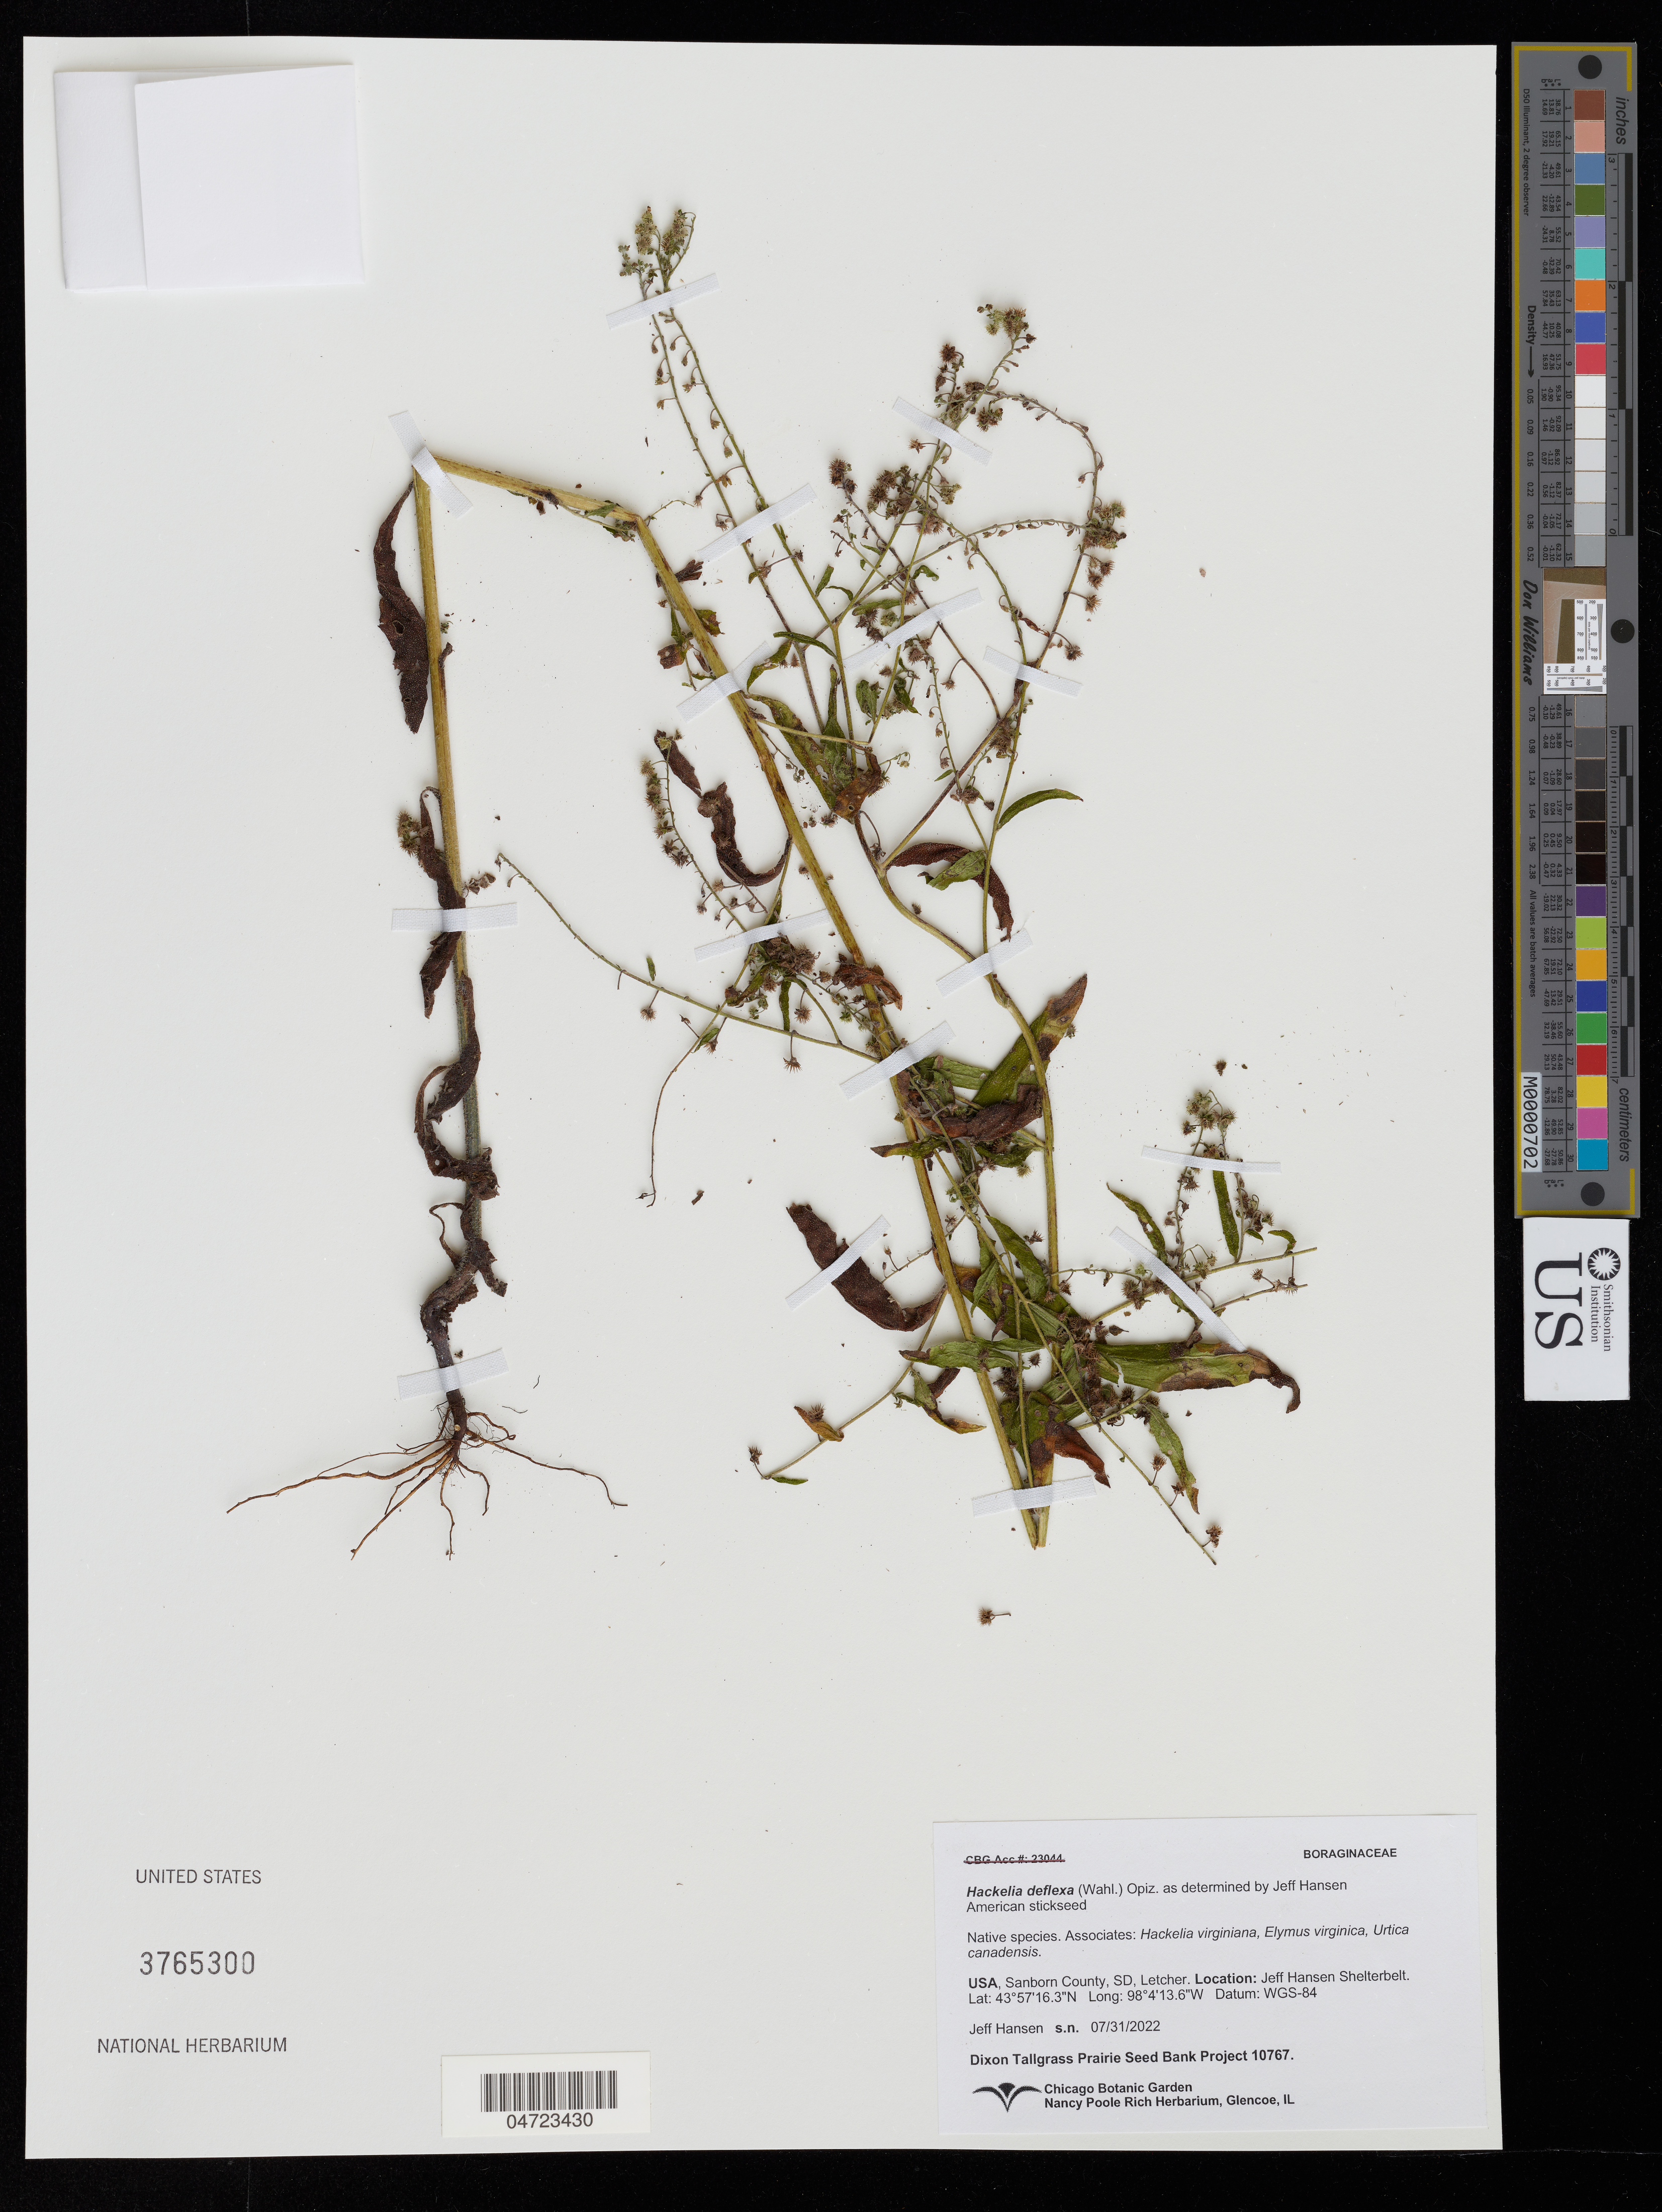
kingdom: Plantae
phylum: Tracheophyta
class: Magnoliopsida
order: Boraginales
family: Boraginaceae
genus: Hackelia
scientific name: Hackelia deflexa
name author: Opiz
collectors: J. Hansen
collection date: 2022-07-31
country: United States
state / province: South Dakota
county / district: Sanborn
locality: Sanborn County. Jeff Hansen Shelterbelt. Datum: WGS-84.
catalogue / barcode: US 3765300